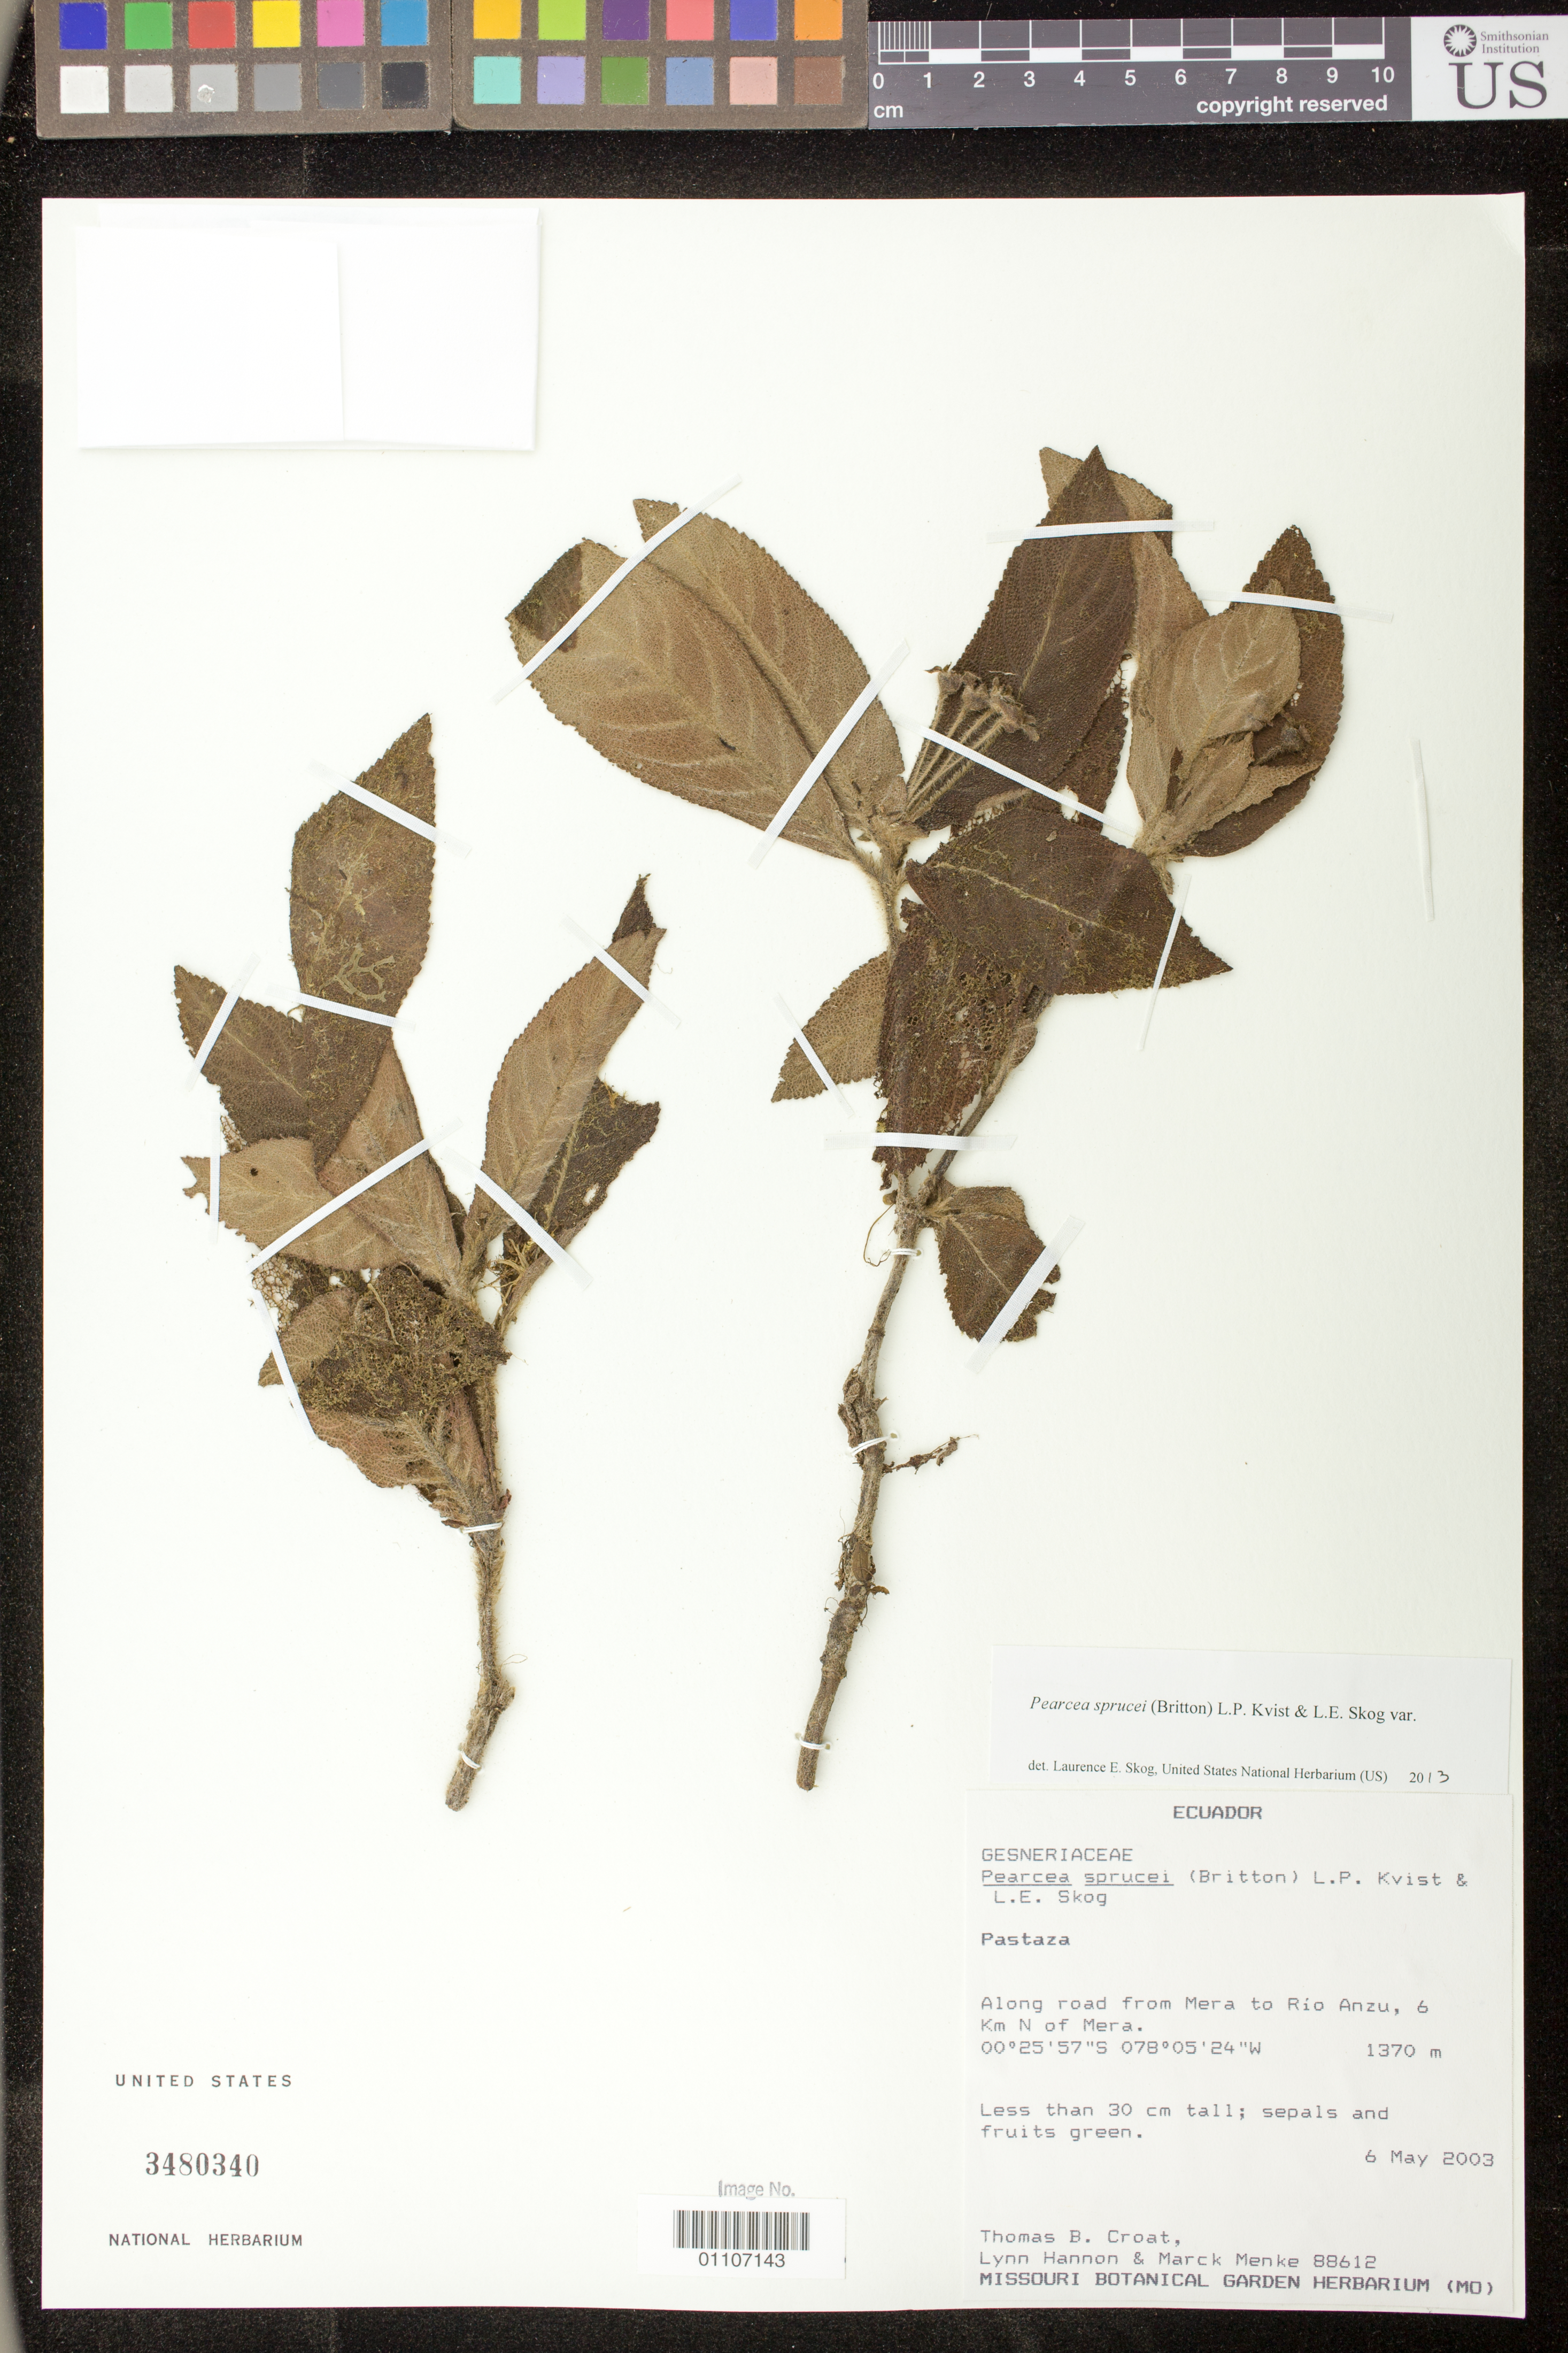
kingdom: Plantae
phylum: Tracheophyta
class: Magnoliopsida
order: Lamiales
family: Gesneriaceae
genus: Pearcea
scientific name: Pearcea sprucei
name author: (Britton) L.P. Kvist & L.E. Skog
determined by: Skog, Laurence E.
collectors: T. B. Croat, L. Hannon & M. Menke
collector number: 88612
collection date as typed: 06 May 2003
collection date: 2003-05-06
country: Ecuador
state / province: Pastaza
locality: Along road from Mera to Río Anzu, 6 km N of Mera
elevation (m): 1370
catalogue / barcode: US 3480340